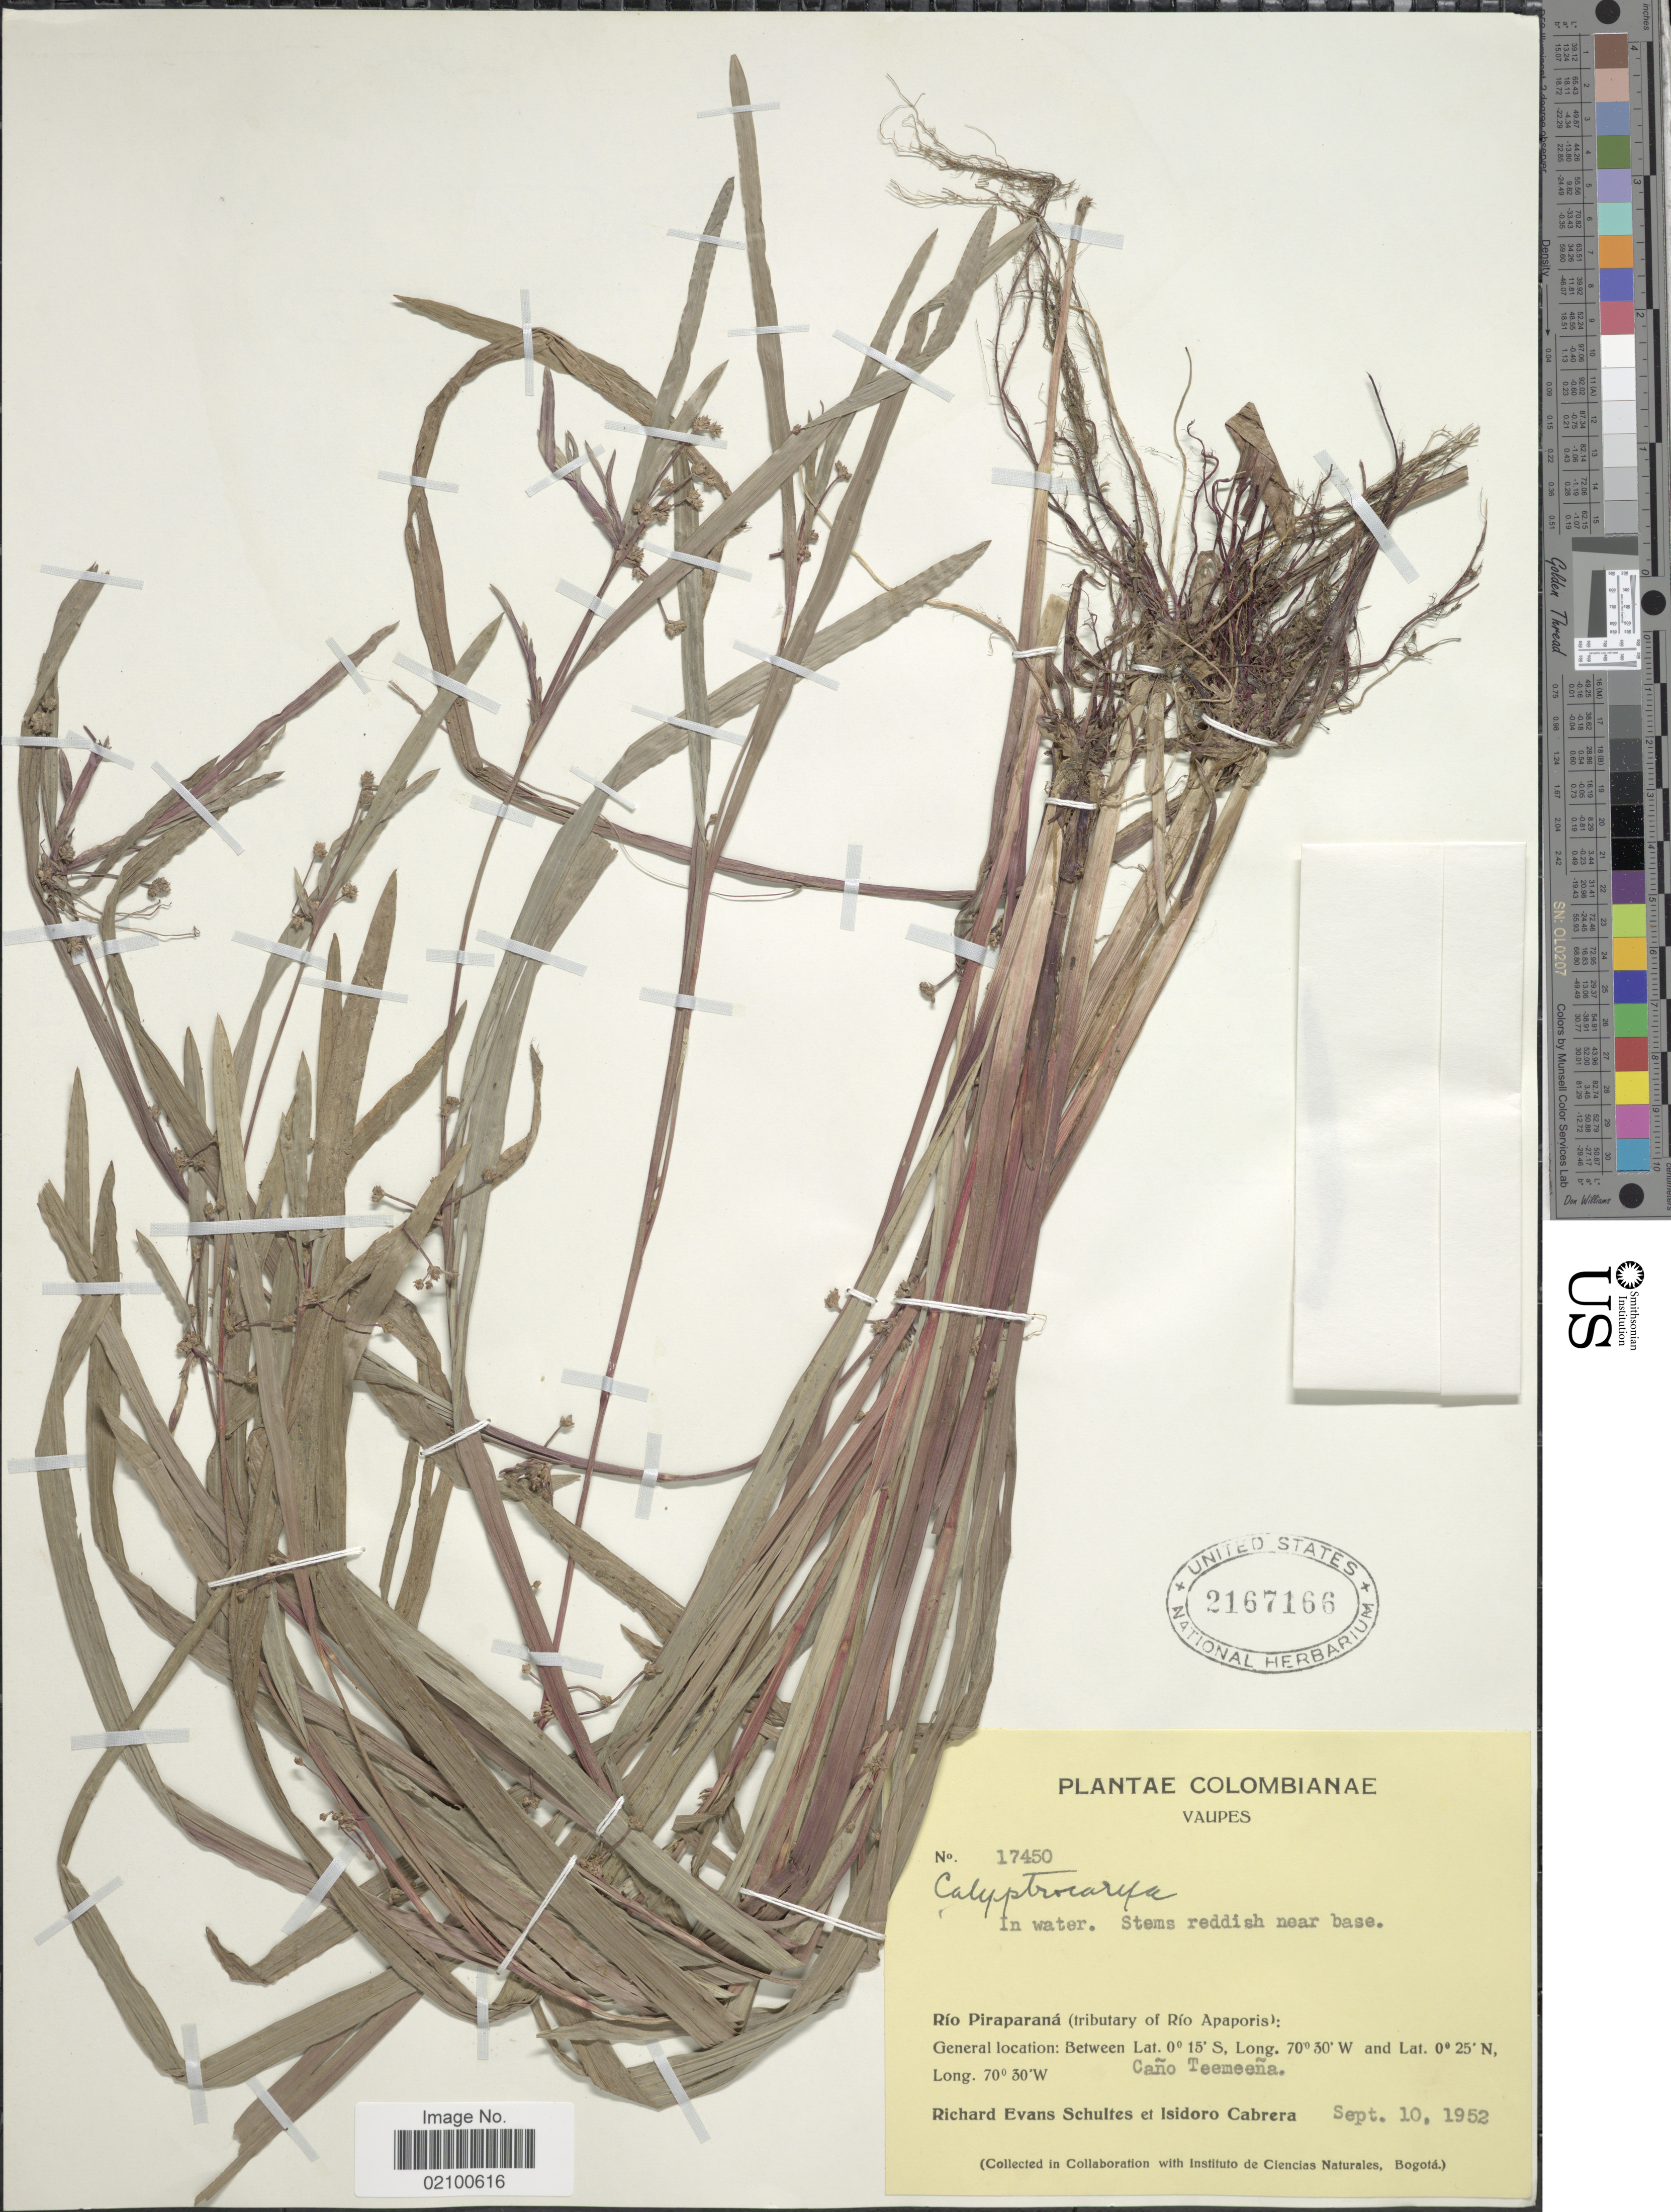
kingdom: Plantae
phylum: Tracheophyta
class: Liliopsida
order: Poales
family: Cyperaceae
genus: Calyptrocarya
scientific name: Calyptrocarya sp.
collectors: R. E. Schultes & I. Cabrera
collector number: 17450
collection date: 1952-09-10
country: Colombia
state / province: Vaupés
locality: Rio Piraparana (tributary of Rio Apaporis), Cano Teemeena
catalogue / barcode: US 2167166